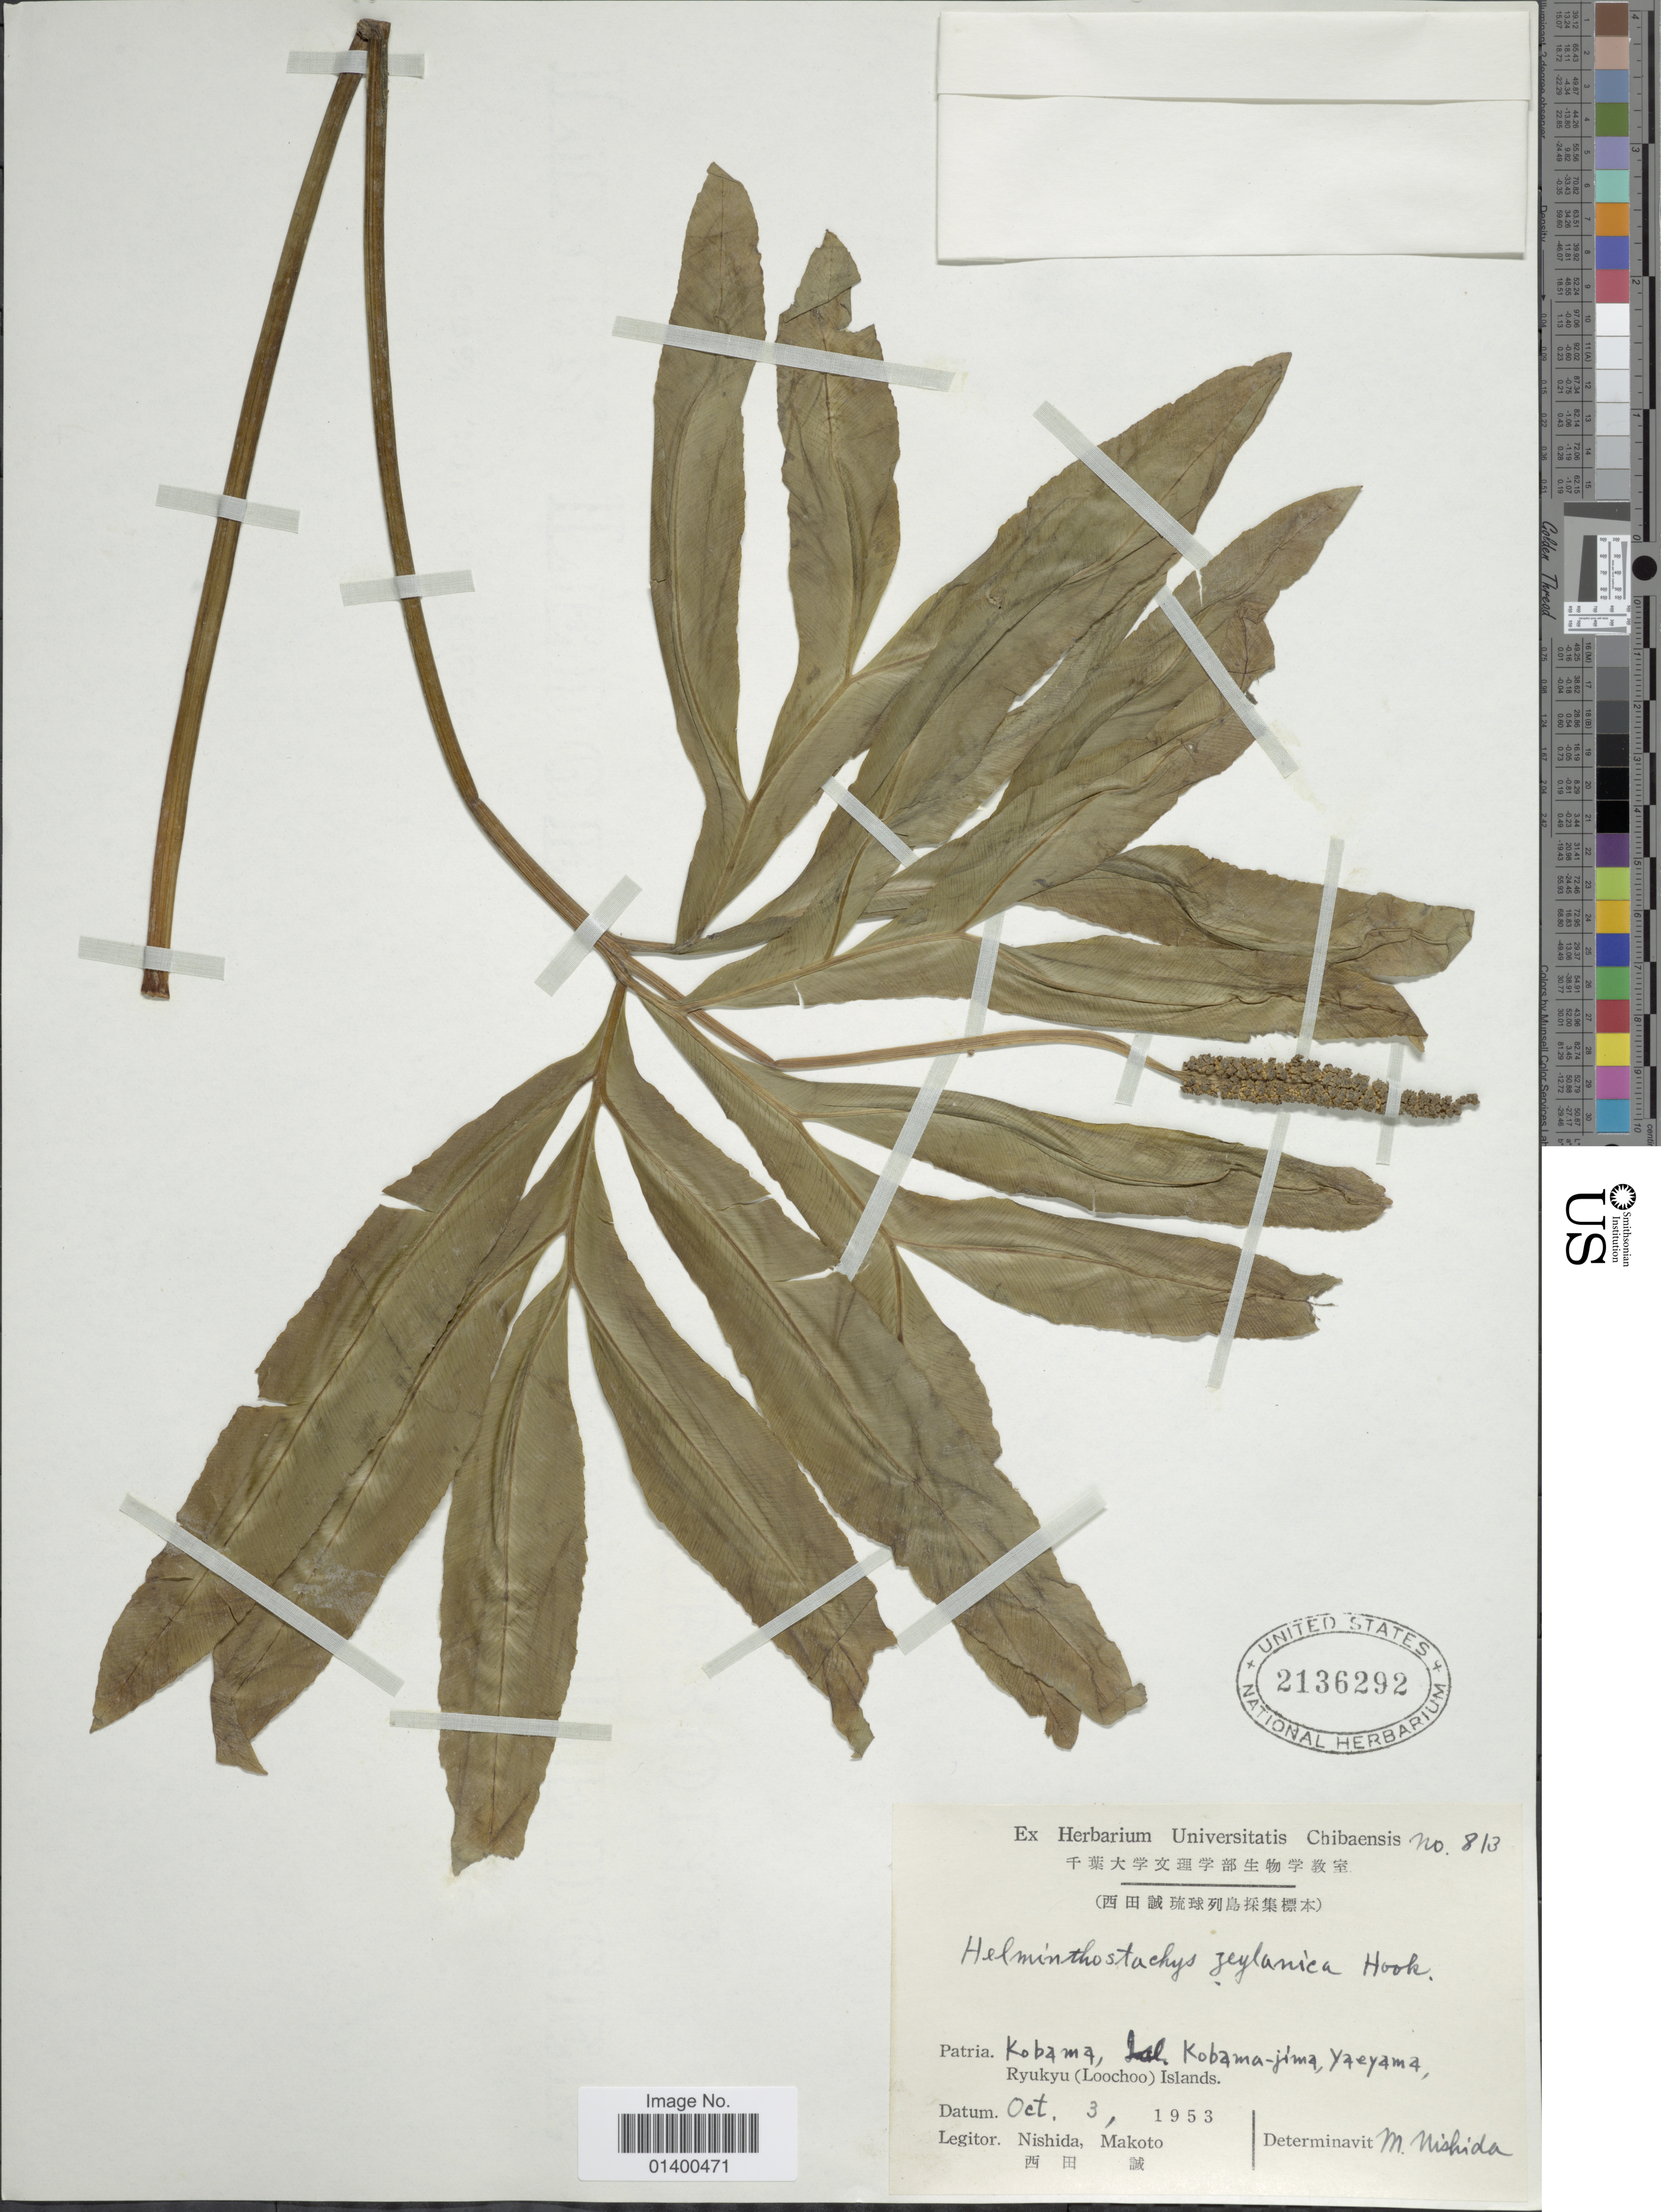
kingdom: Plantae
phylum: Tracheophyta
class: Polypodiopsida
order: Ophioglossales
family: Ophioglossaceae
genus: Helminthostachys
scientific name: Helminthostachys zeylanica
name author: (L.) Hook.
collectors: Nishida & Makoto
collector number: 813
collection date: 1953-10-03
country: Japan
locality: Kobama, isl. Kobama-jim, Yaeyama, Ryukyu (Loochoo) islands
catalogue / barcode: US 2136292